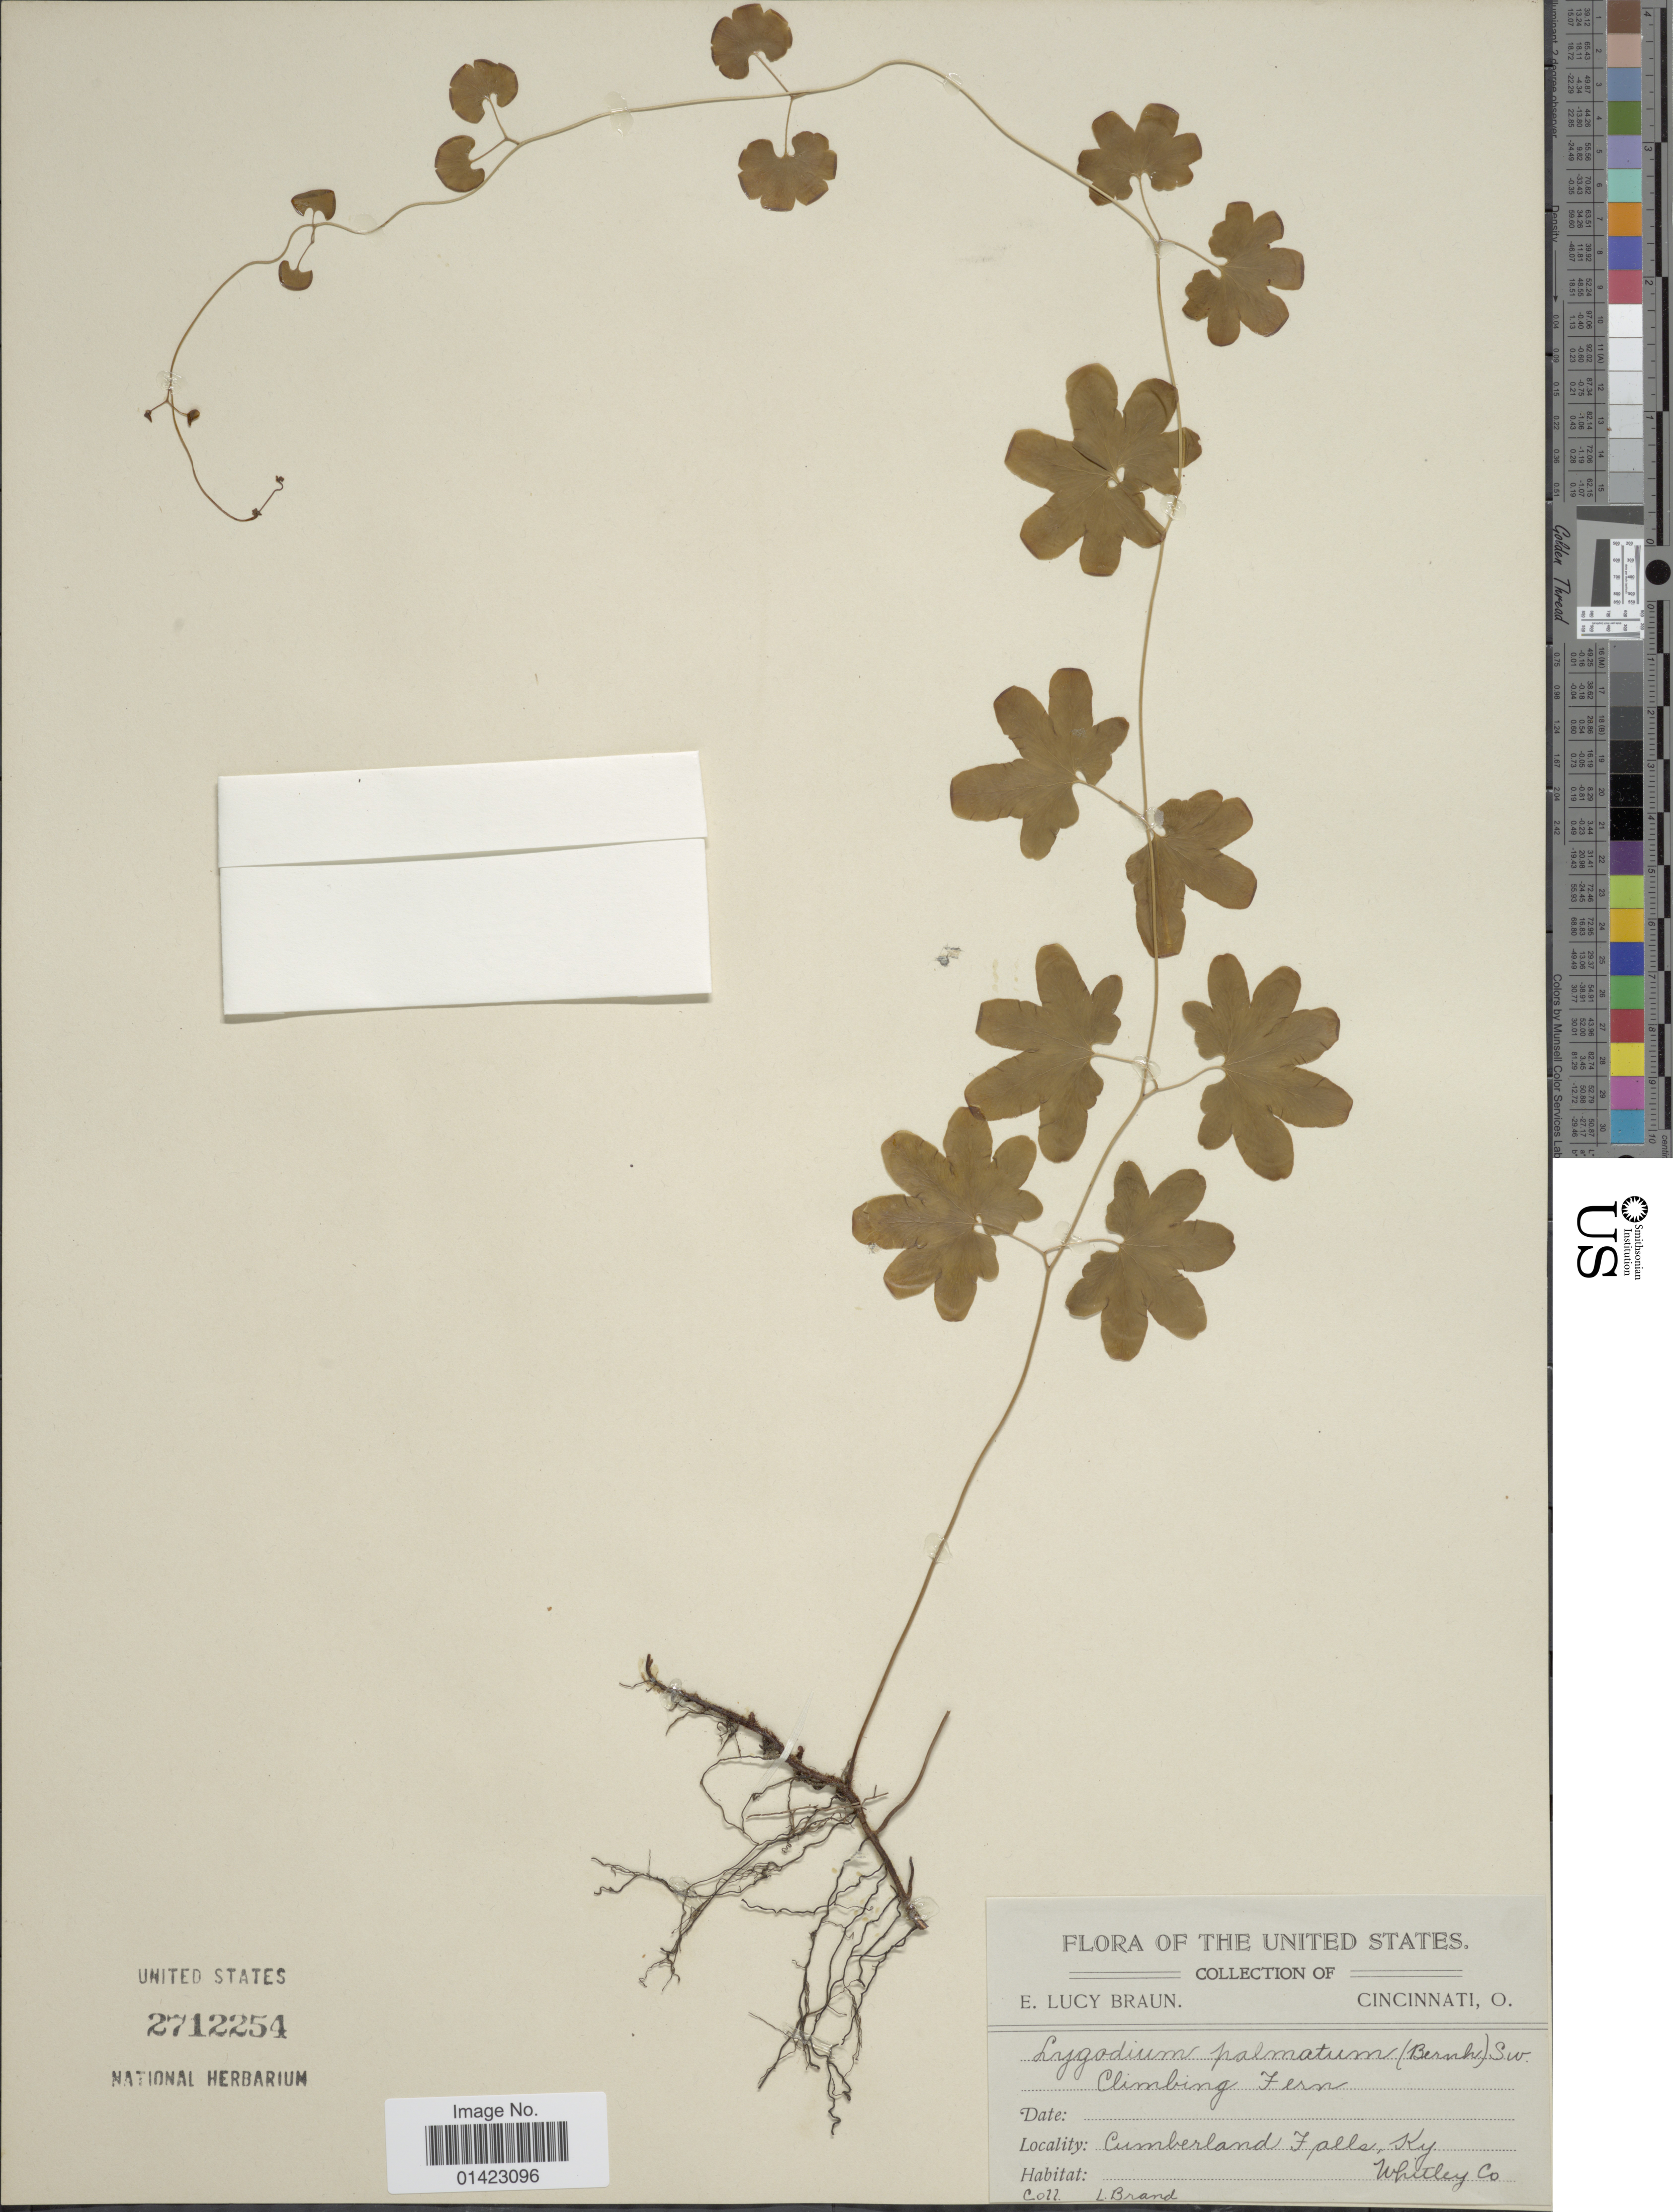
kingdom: Plantae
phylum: Tracheophyta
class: Polypodiopsida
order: Schizaeales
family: Lygodiaceae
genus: Lygodium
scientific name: Lygodium palmatum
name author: (Bernh.) Sw.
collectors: E. L. Braun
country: United States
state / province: Kentucky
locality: United States, Cincinatti, O., Cumberland Falls, Ky., Whitley Co,.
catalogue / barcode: US 2712254